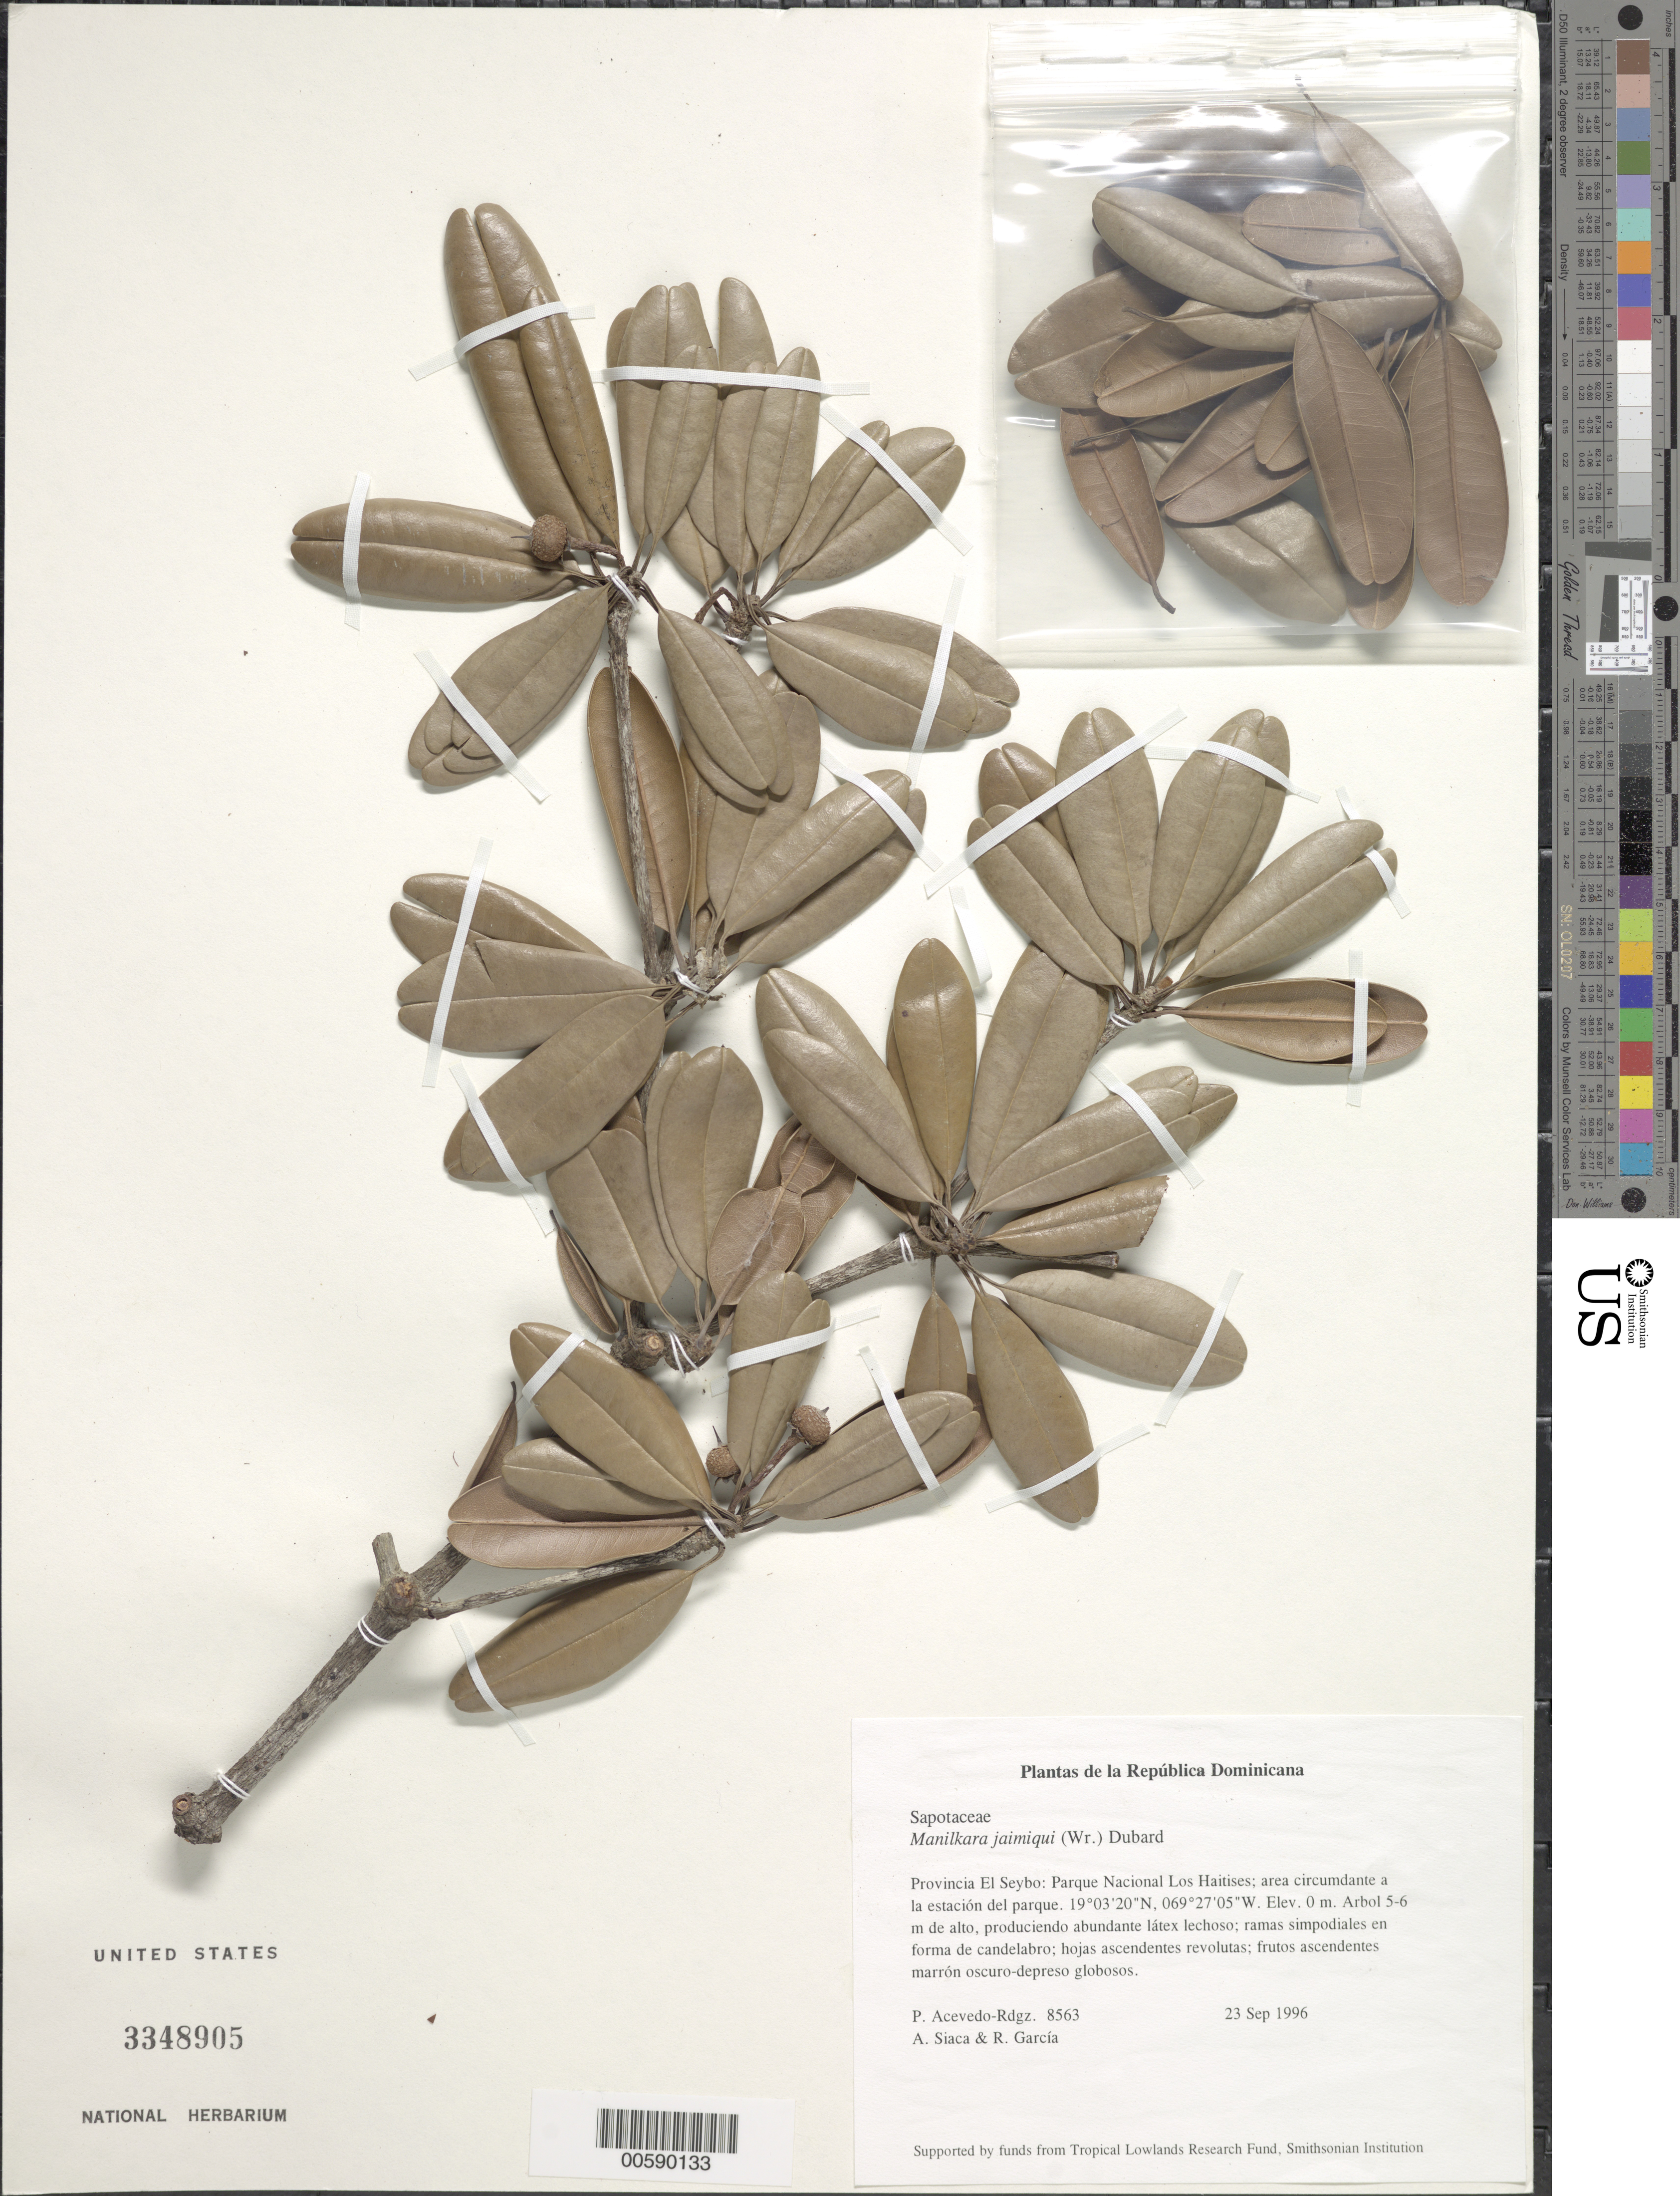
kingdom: Plantae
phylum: Tracheophyta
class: Magnoliopsida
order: Ericales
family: Sapotaceae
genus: Manilkara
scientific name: Manilkara jaimiqui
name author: (C. Wright ex Griseb.) Dubard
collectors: P. Acevedo-Rodr., A. Siaca & R. G. García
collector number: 8563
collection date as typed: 23 Sep 1996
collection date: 1996-09-23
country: Dominican Republic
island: Hispaniola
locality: Provincia El Seibo: Parque Nacional Los Haitises; area circumdante a la estación del parque.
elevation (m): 0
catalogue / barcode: US 3348905